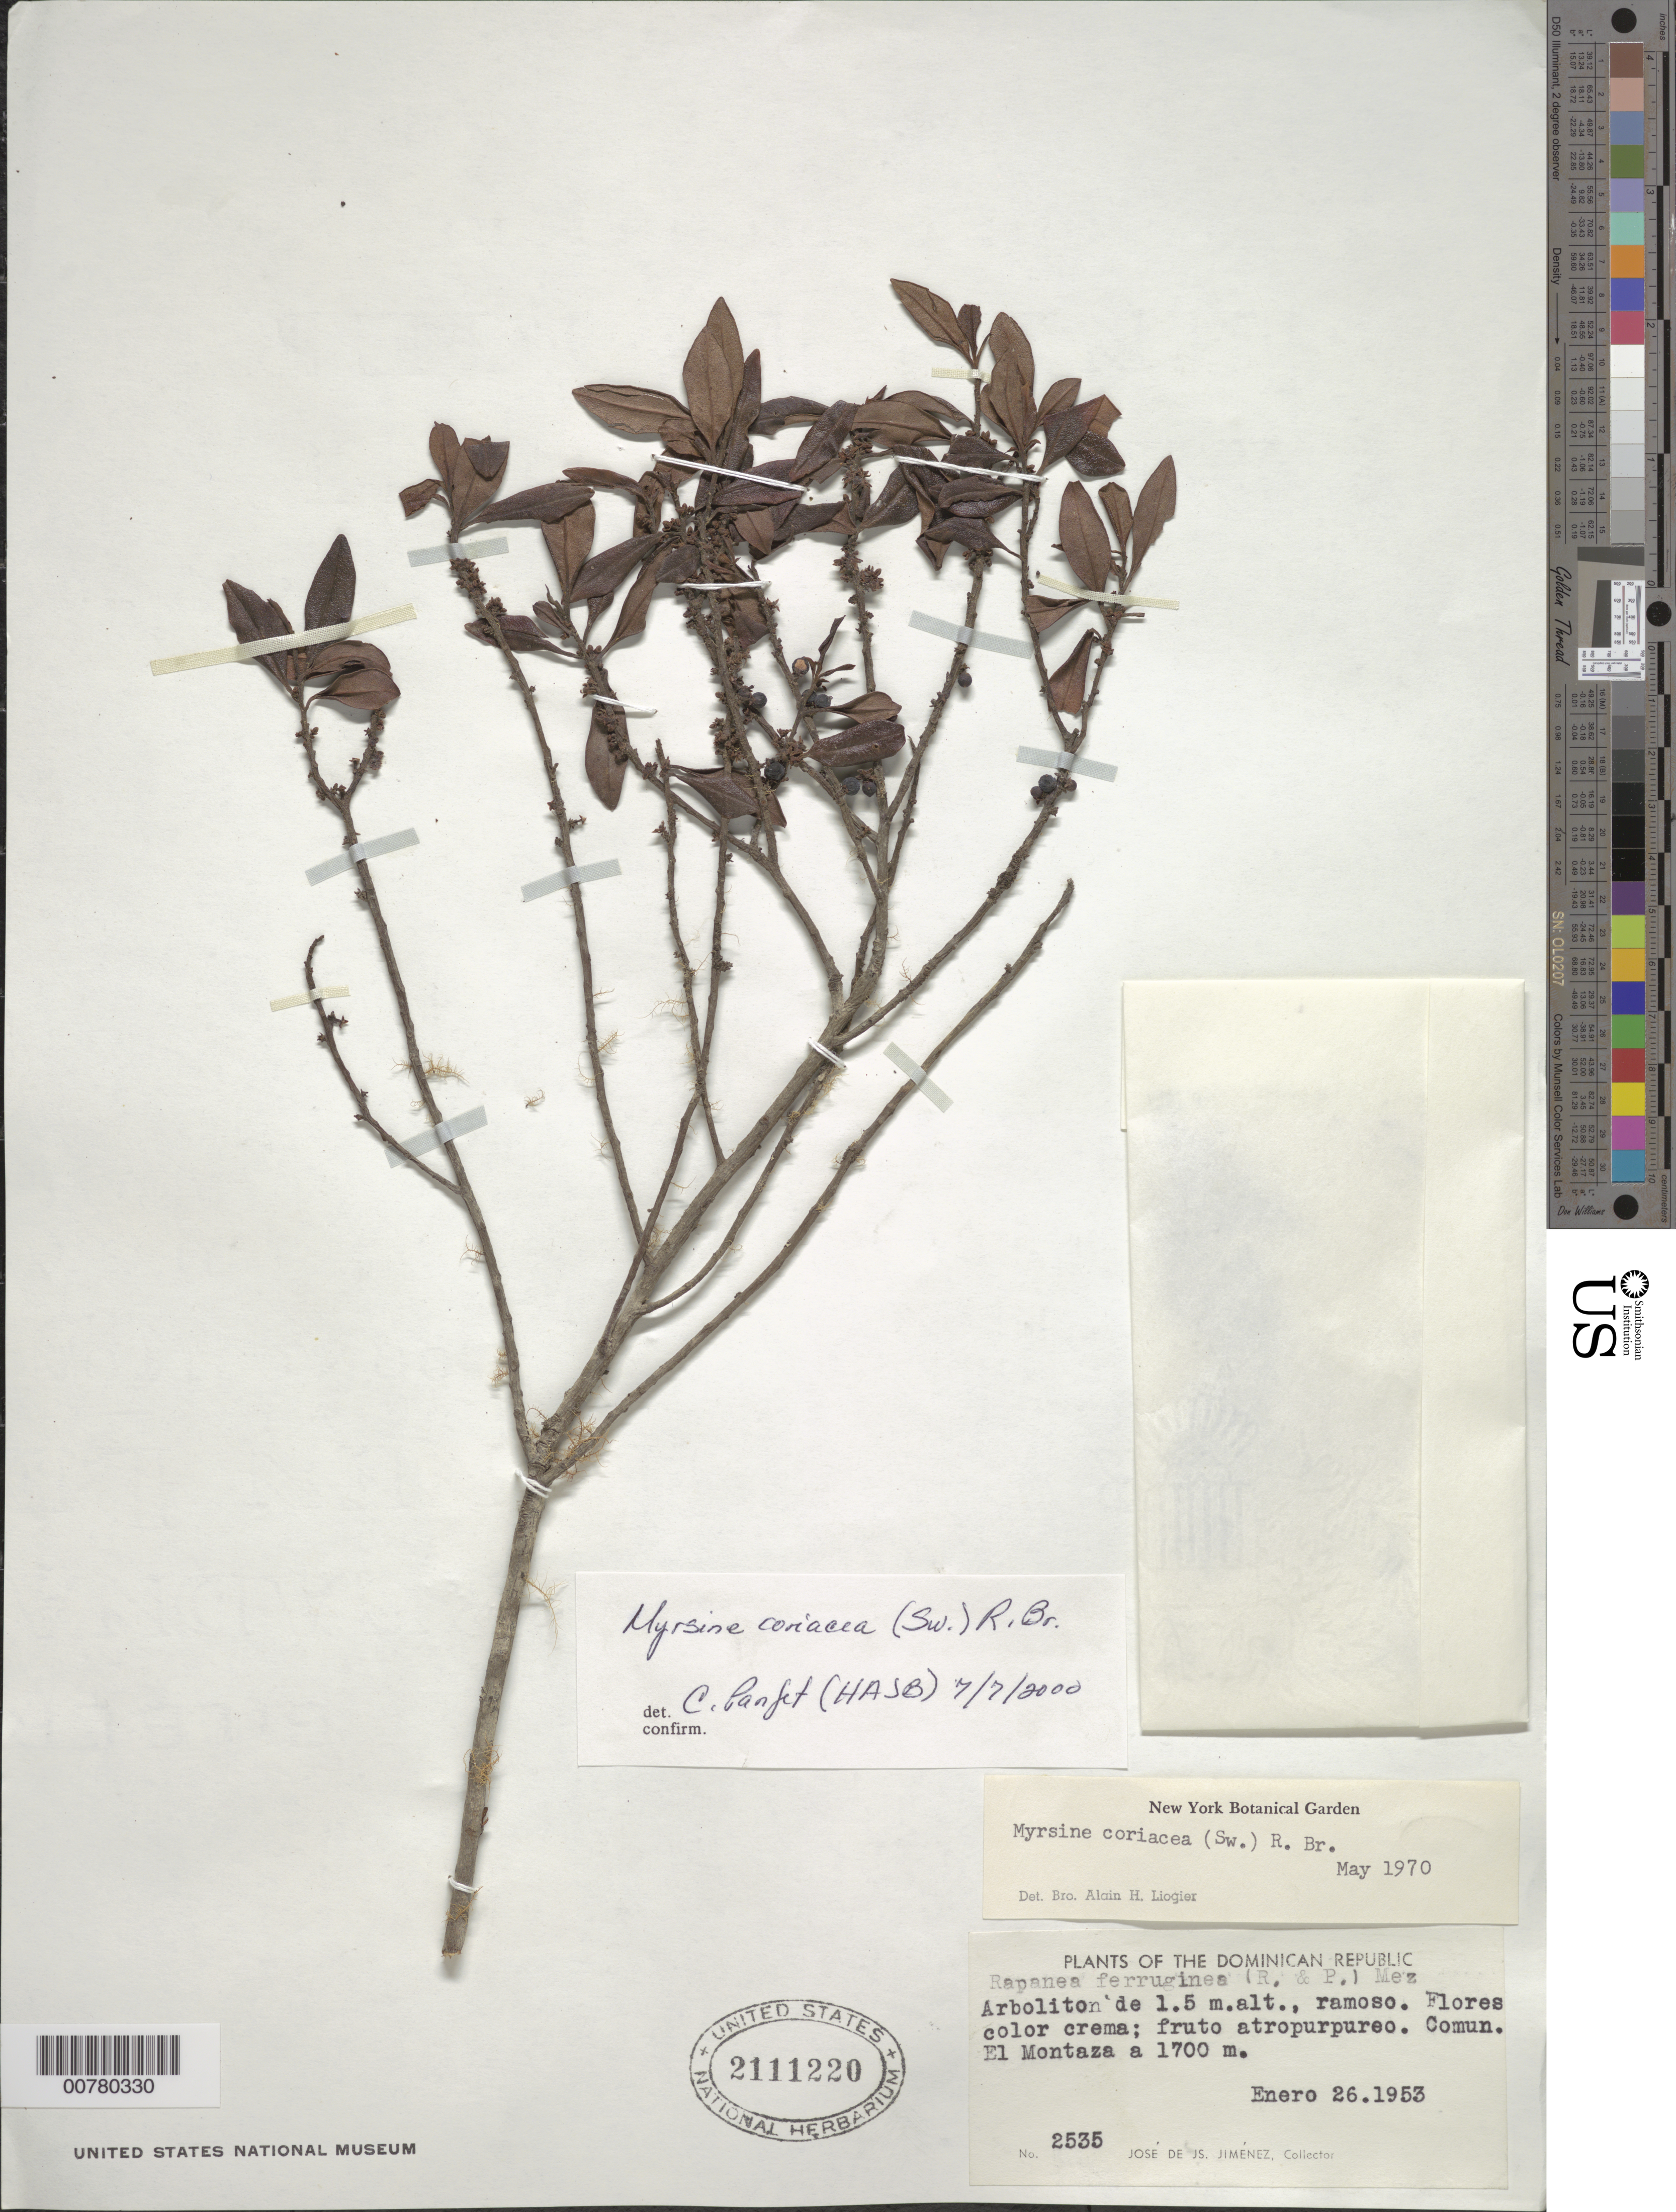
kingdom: Plantae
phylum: Tracheophyta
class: Magnoliopsida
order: Ericales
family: Primulaceae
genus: Myrsine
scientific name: Myrsine coriacea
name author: (Sw.) R. Br. ex Roem. & Schult.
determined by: Panfet, C.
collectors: J. J. Jiménez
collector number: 2535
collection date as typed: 26 Jan 1953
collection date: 1953-01-26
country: Dominican Republic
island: Hispaniola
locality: El Montaza.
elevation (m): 1700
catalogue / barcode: US 211220